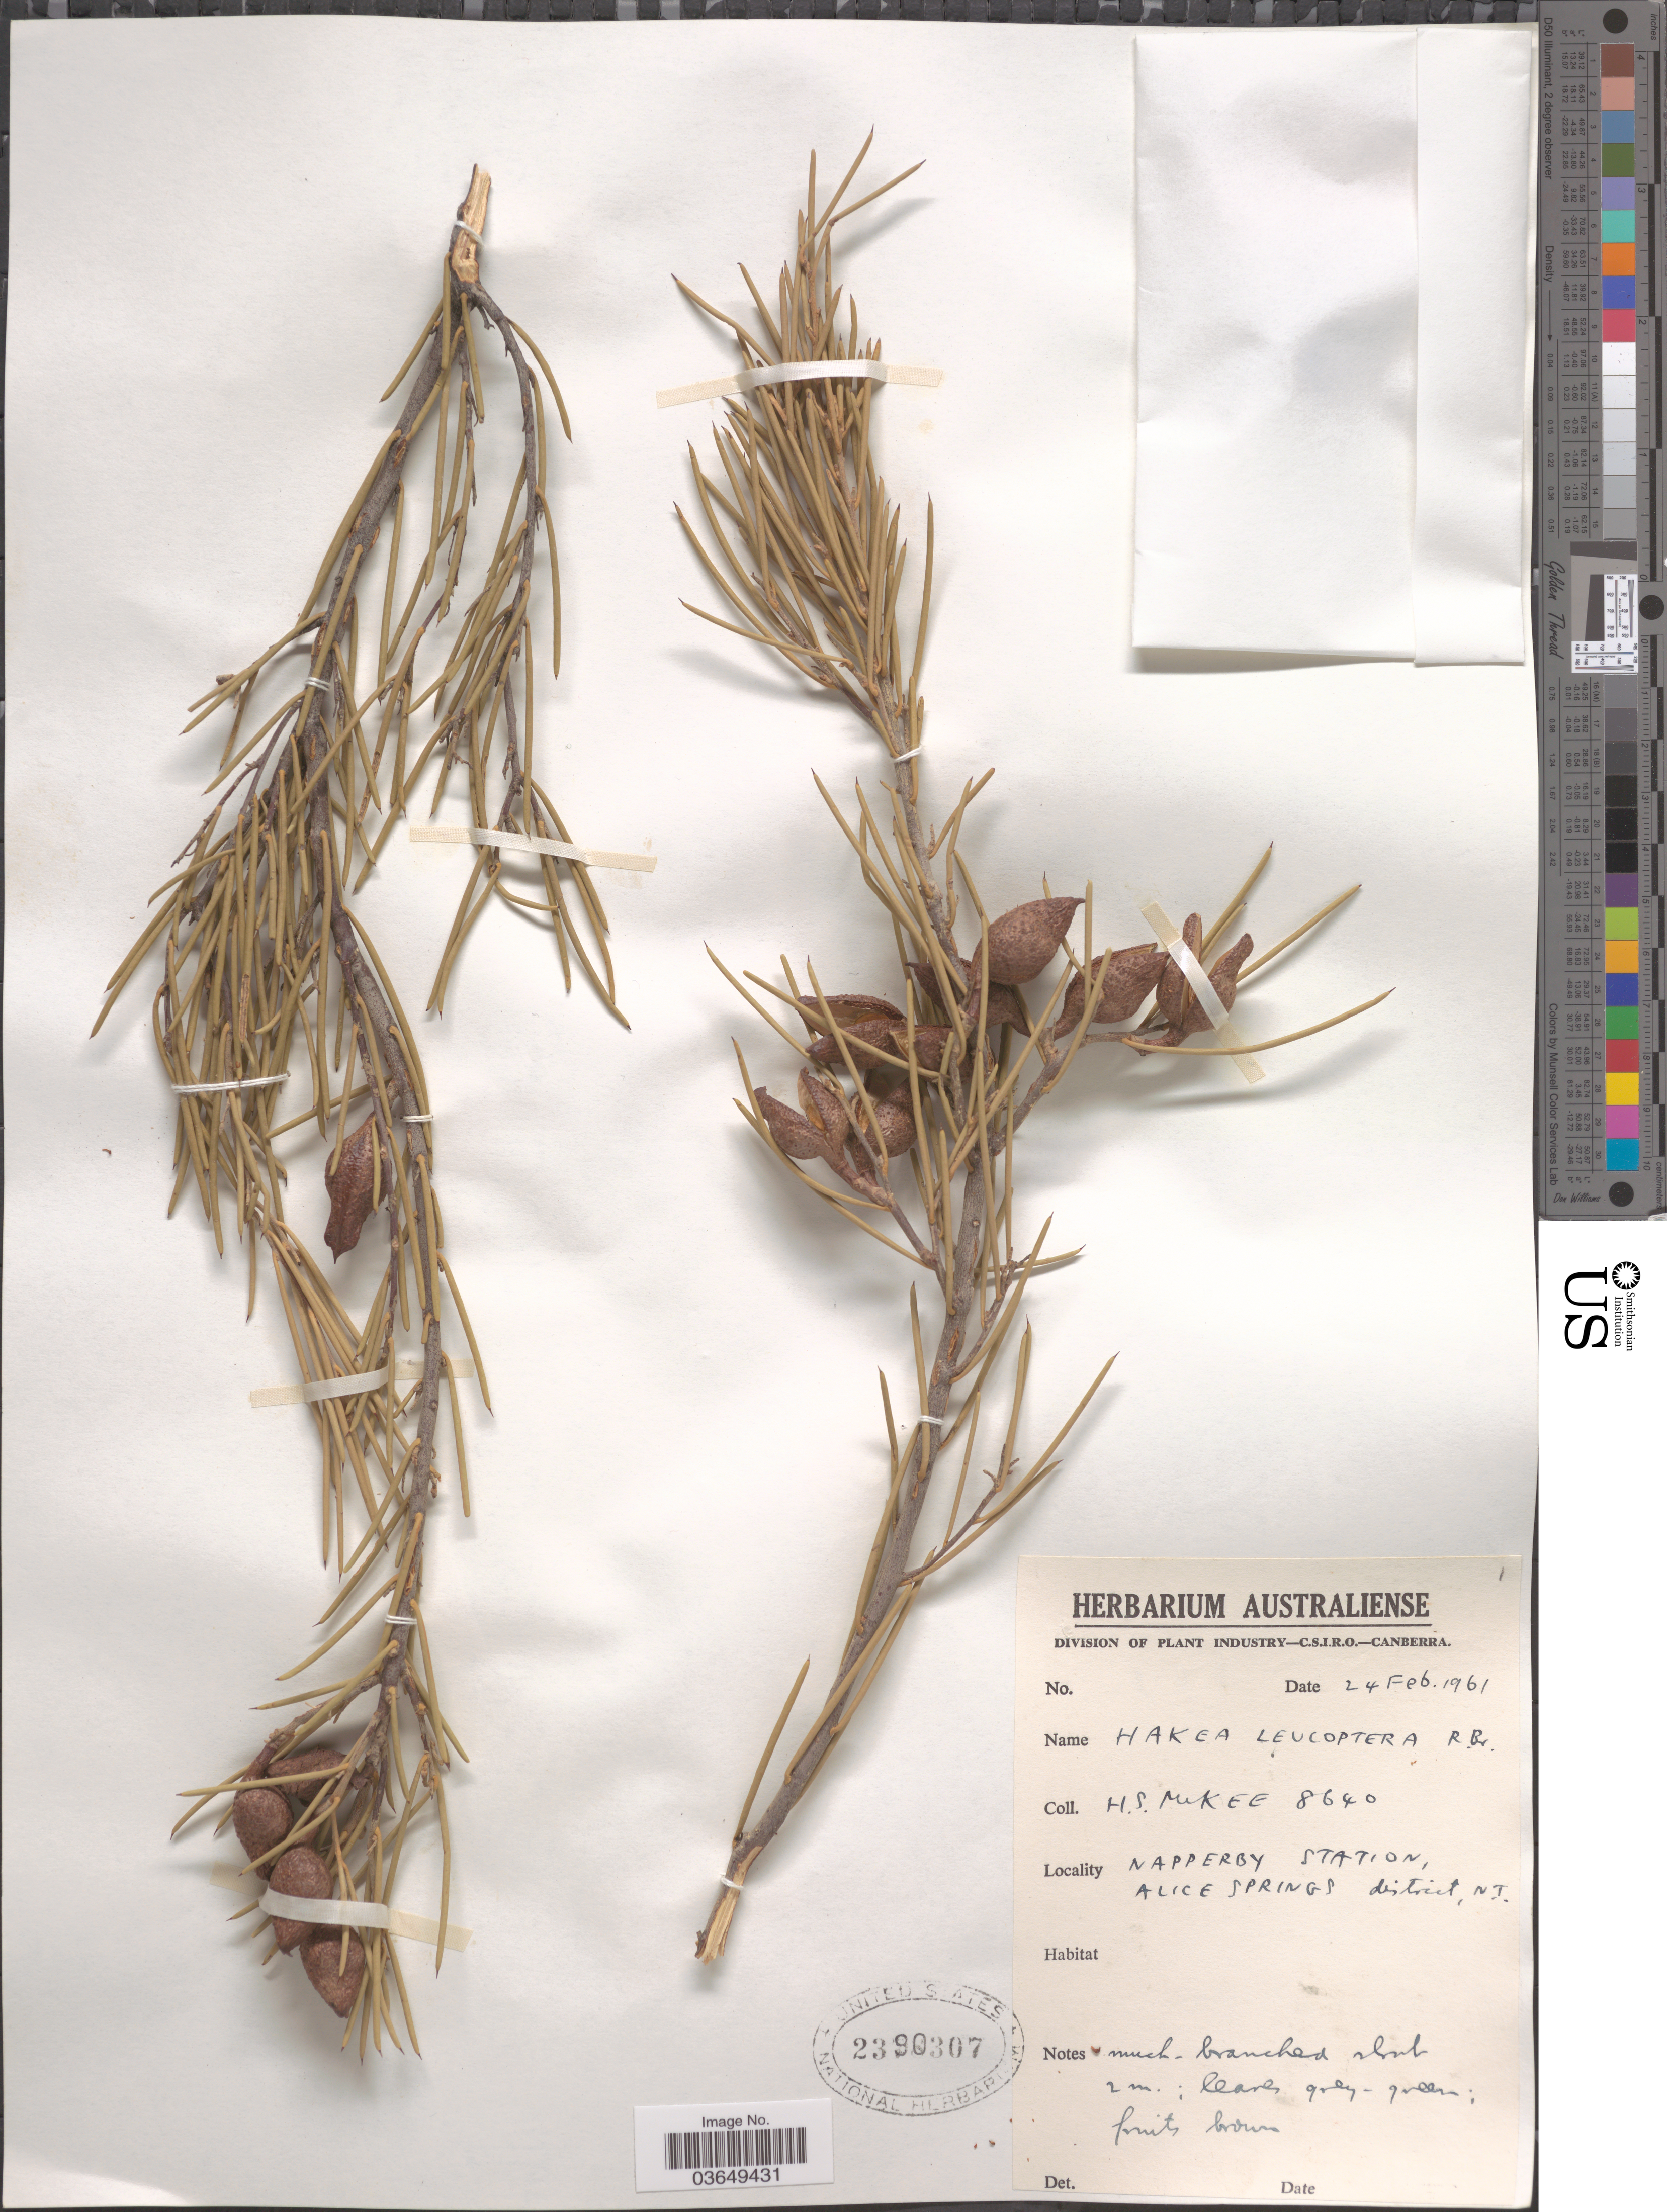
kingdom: Plantae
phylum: Tracheophyta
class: Magnoliopsida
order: Proteales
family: Proteaceae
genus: Hakea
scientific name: Hakea leucoptera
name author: R. Br.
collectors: H. S. McKee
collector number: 8640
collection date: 1961-02-24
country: Australia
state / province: Northern Territory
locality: Napperby Station, Alice Springs district, N.T.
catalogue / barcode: US 2390307